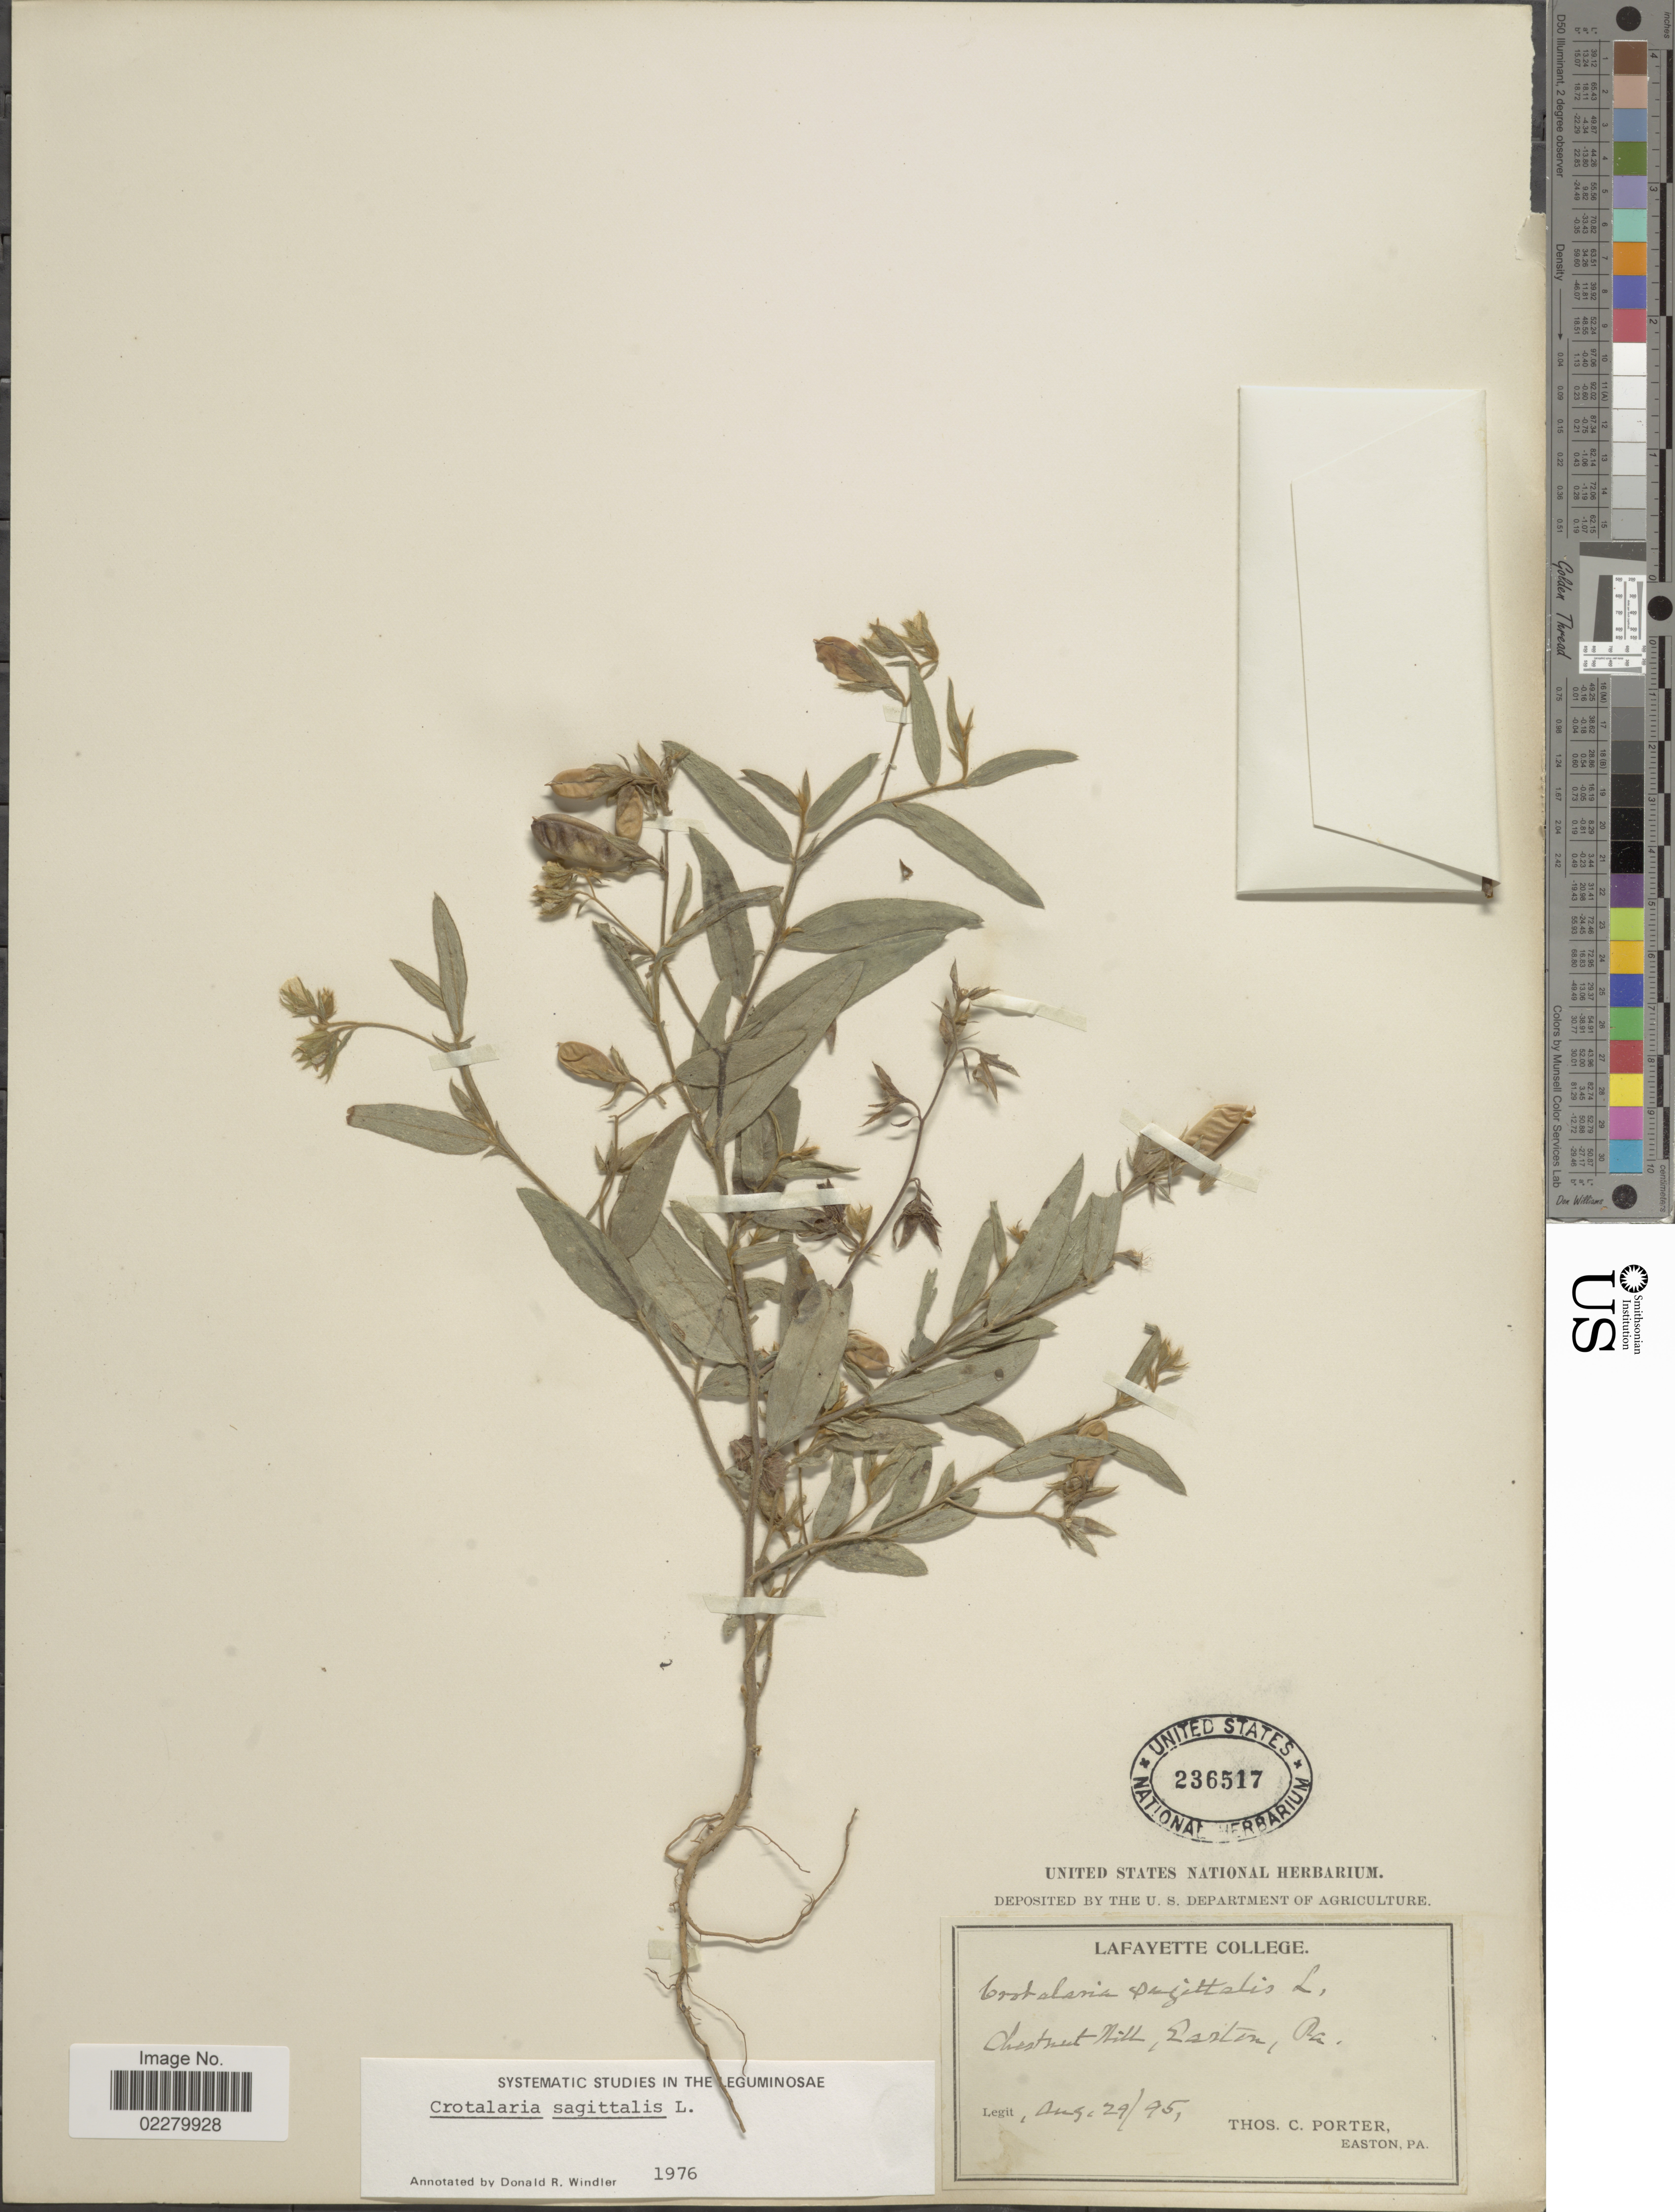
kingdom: Plantae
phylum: Tracheophyta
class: Magnoliopsida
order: Fabales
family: Fabaceae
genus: Crotalaria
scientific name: Crotalaria sagittalis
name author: L.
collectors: T. Porter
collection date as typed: Transcribed d/m/y: 29/8/95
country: United States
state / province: Pennsylvania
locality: Chestnut Hill, Easton, Pa.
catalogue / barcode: US 236517